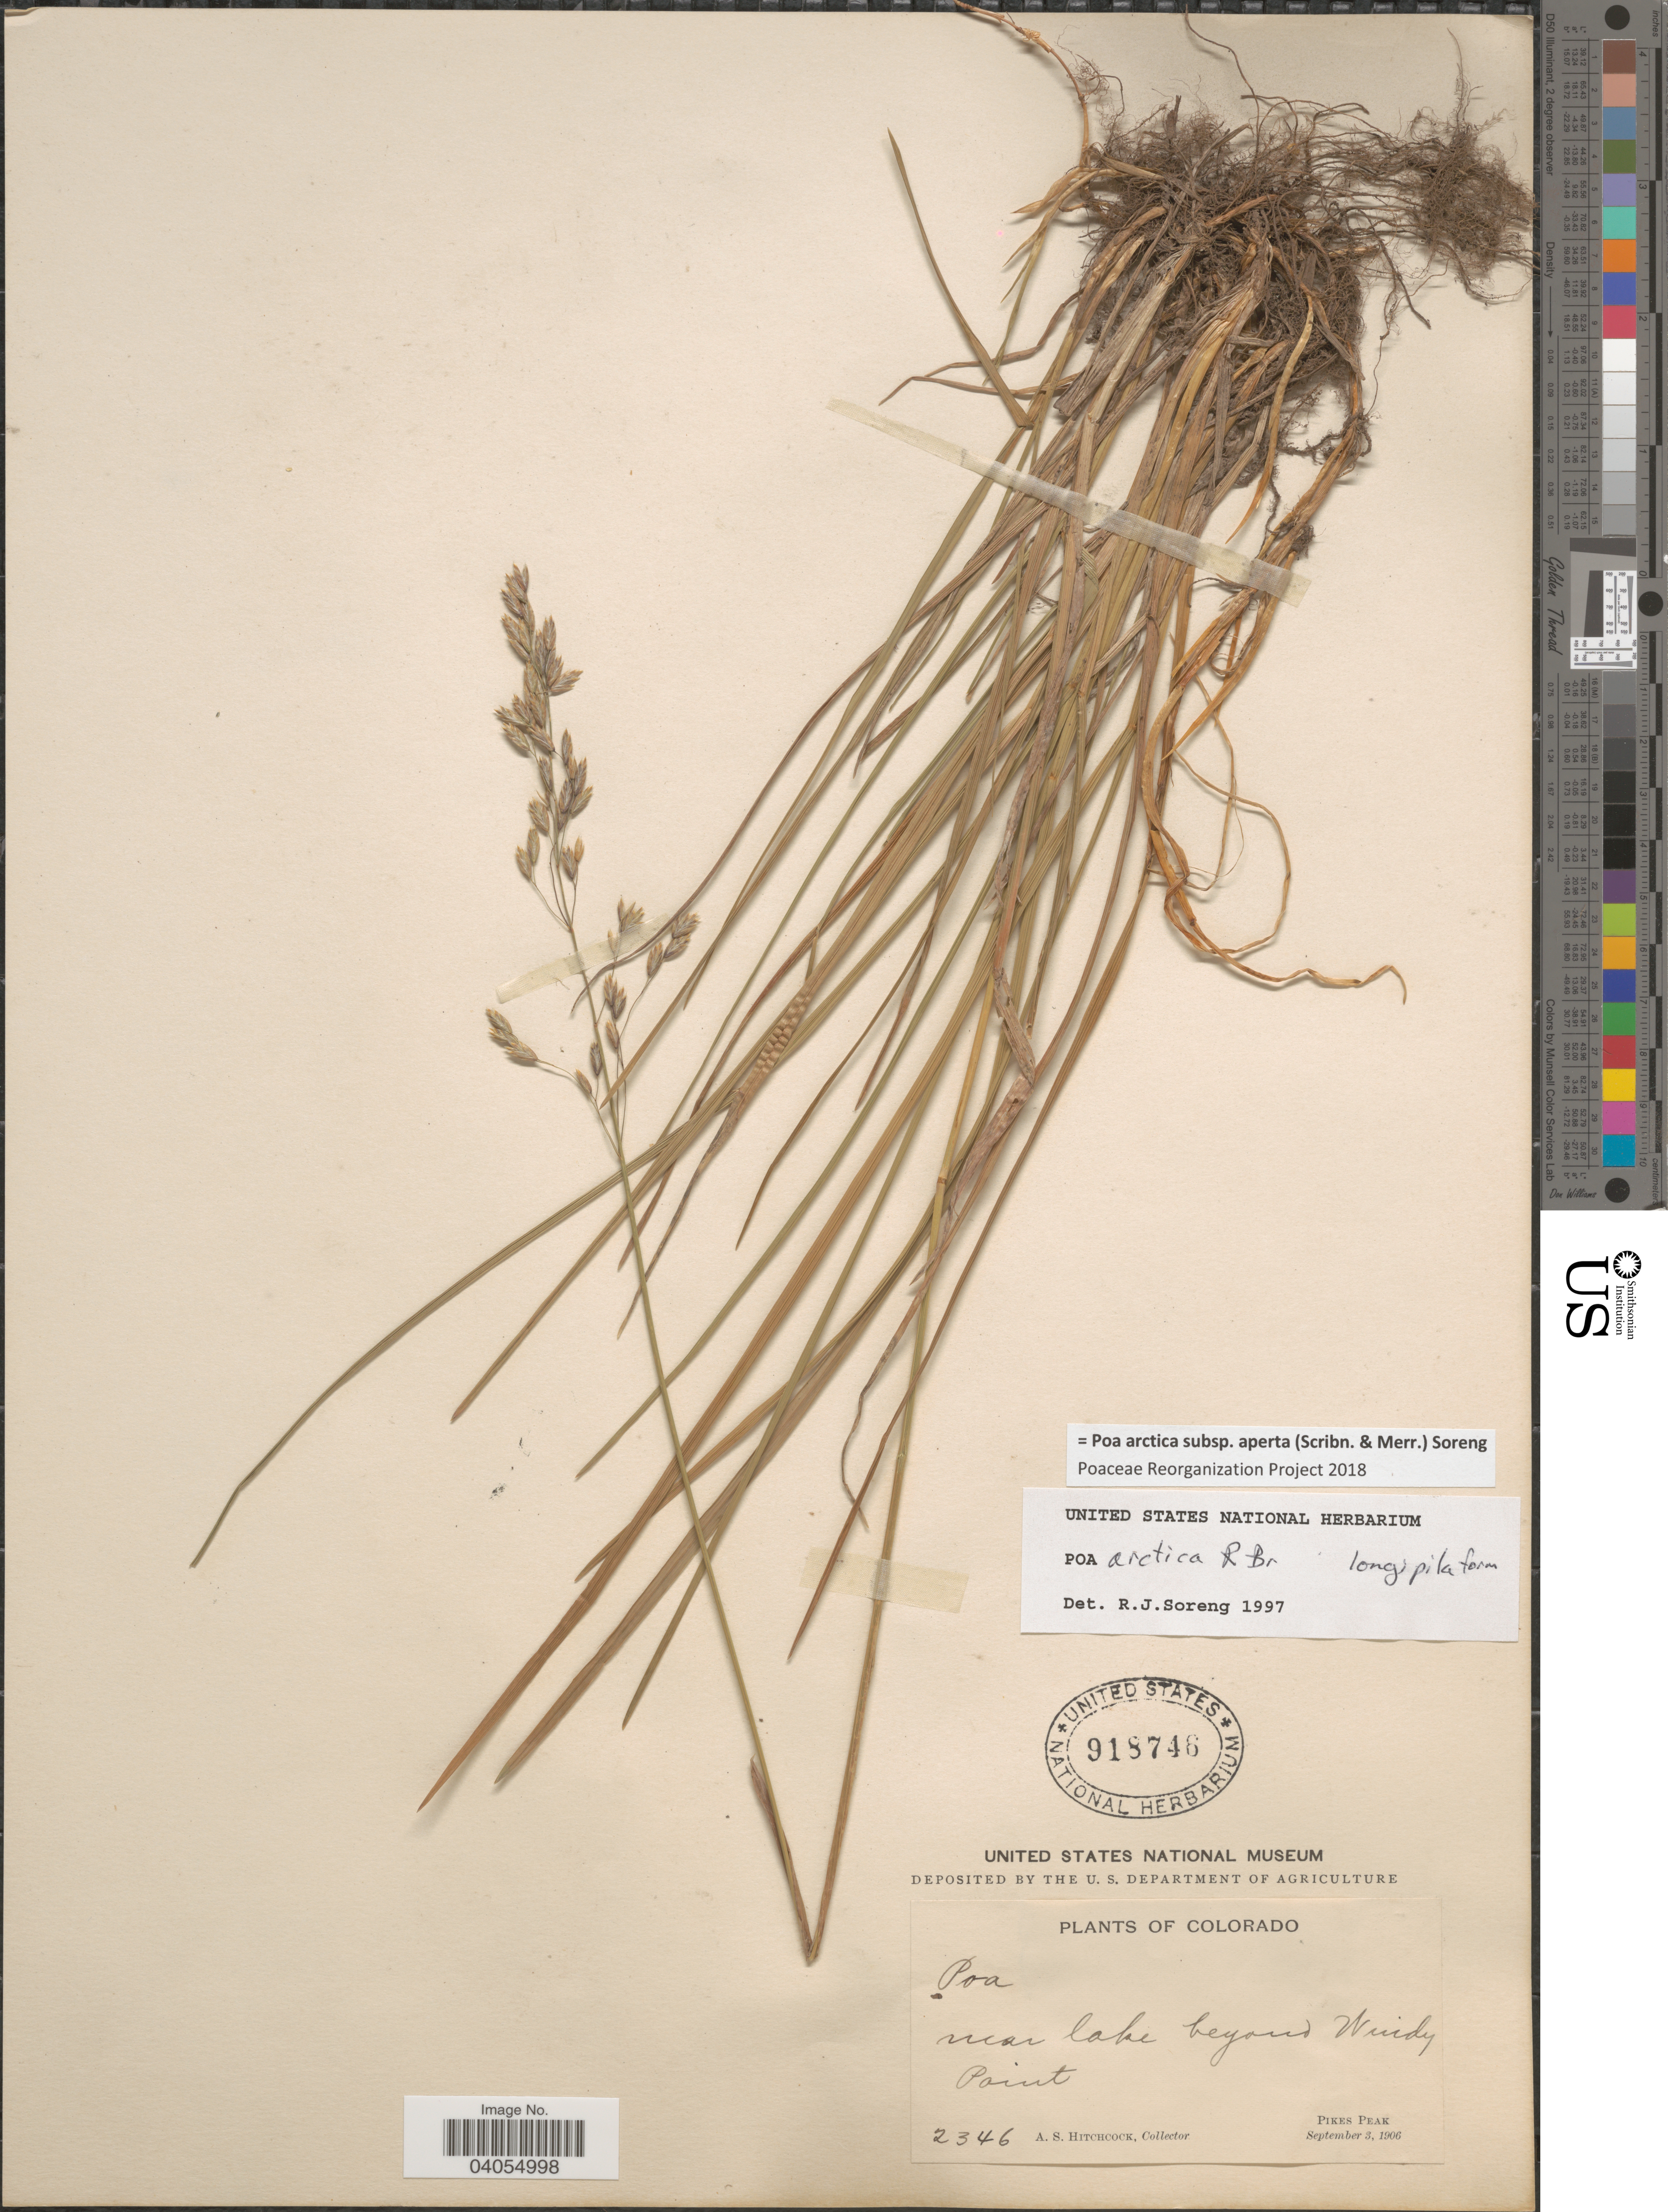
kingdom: Plantae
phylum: Tracheophyta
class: Liliopsida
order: Poales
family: Poaceae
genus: Poa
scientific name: Poa arctica subsp. aperta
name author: (Scribn. & Merr.) Soreng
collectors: A. S. Hitchcock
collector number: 2346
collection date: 1906-09-03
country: United States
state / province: Colorado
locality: Near lake beyond Windy Point. Pikes Peak.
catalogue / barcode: US 918746